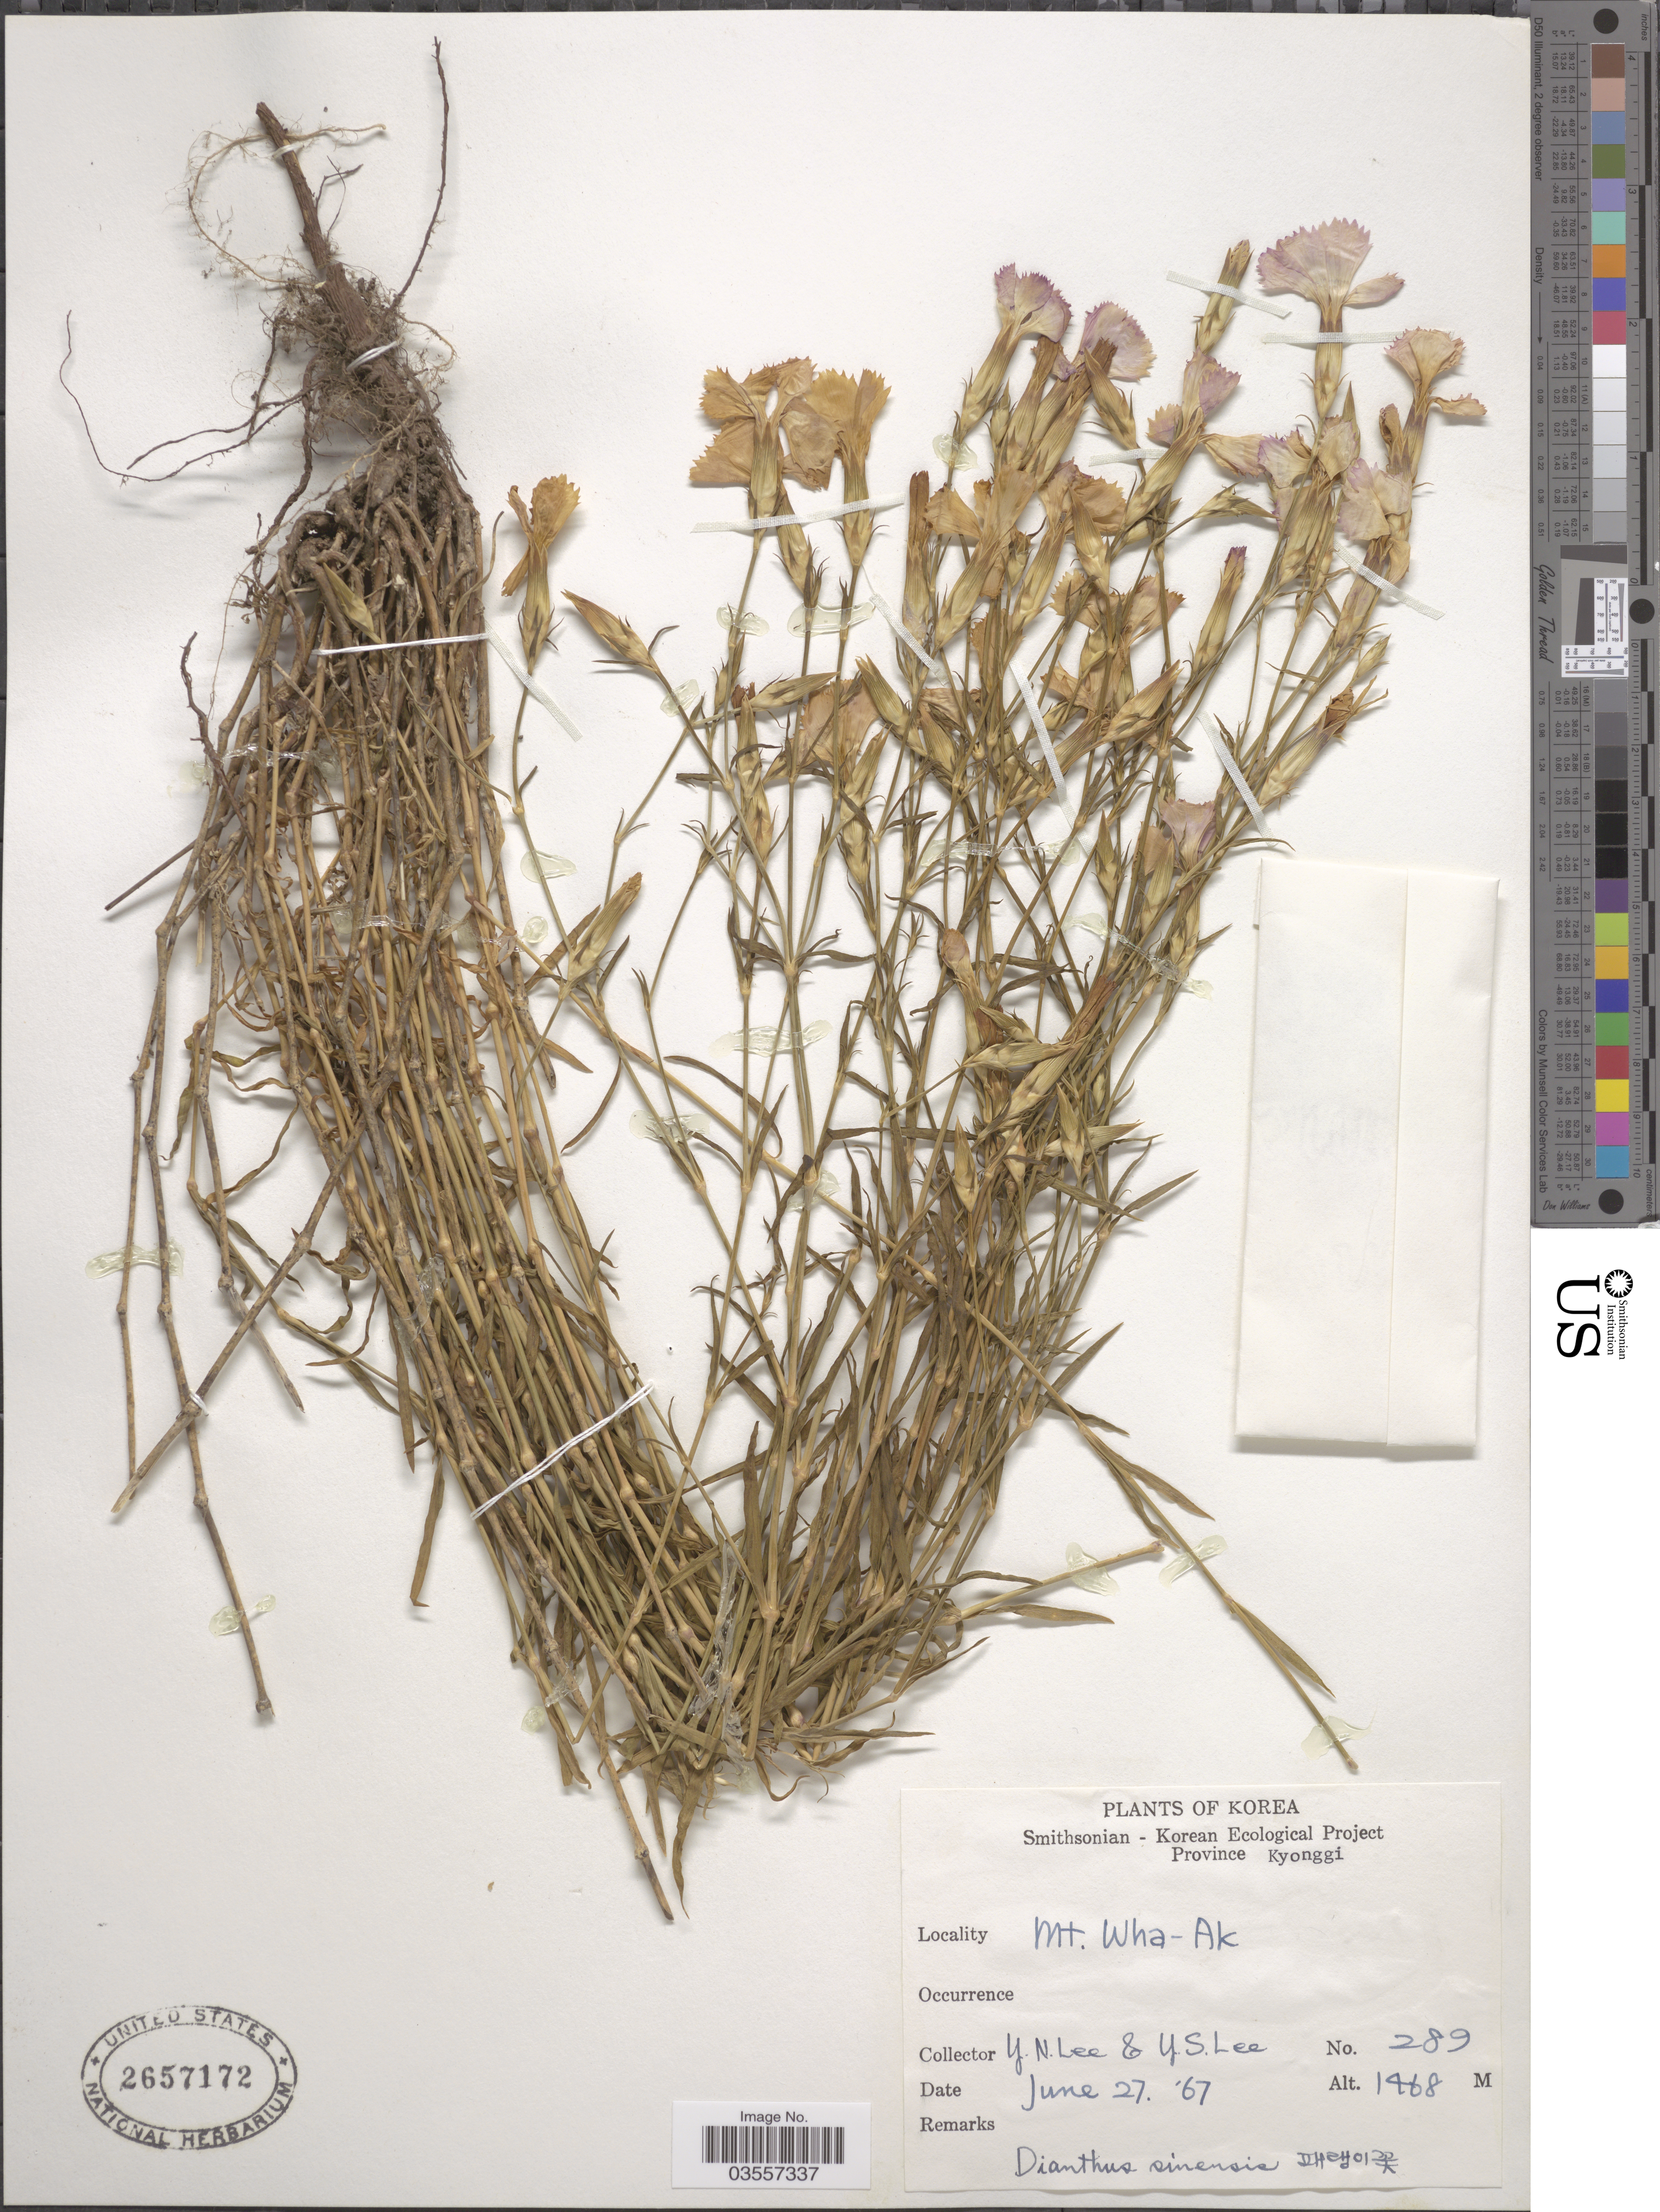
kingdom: Plantae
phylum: Tracheophyta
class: Magnoliopsida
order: Caryophyllales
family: Caryophyllaceae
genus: Dianthus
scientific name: Dianthus sinensis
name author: Link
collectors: Y. N. Lee & Y. S. Lee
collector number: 289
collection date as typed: Transcribed d/m/y: 27/6/67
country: South Korea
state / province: Gyeonggi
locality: Province Kyonggi. Mt. Wha-Ak.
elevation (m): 1468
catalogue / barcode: US 2657172